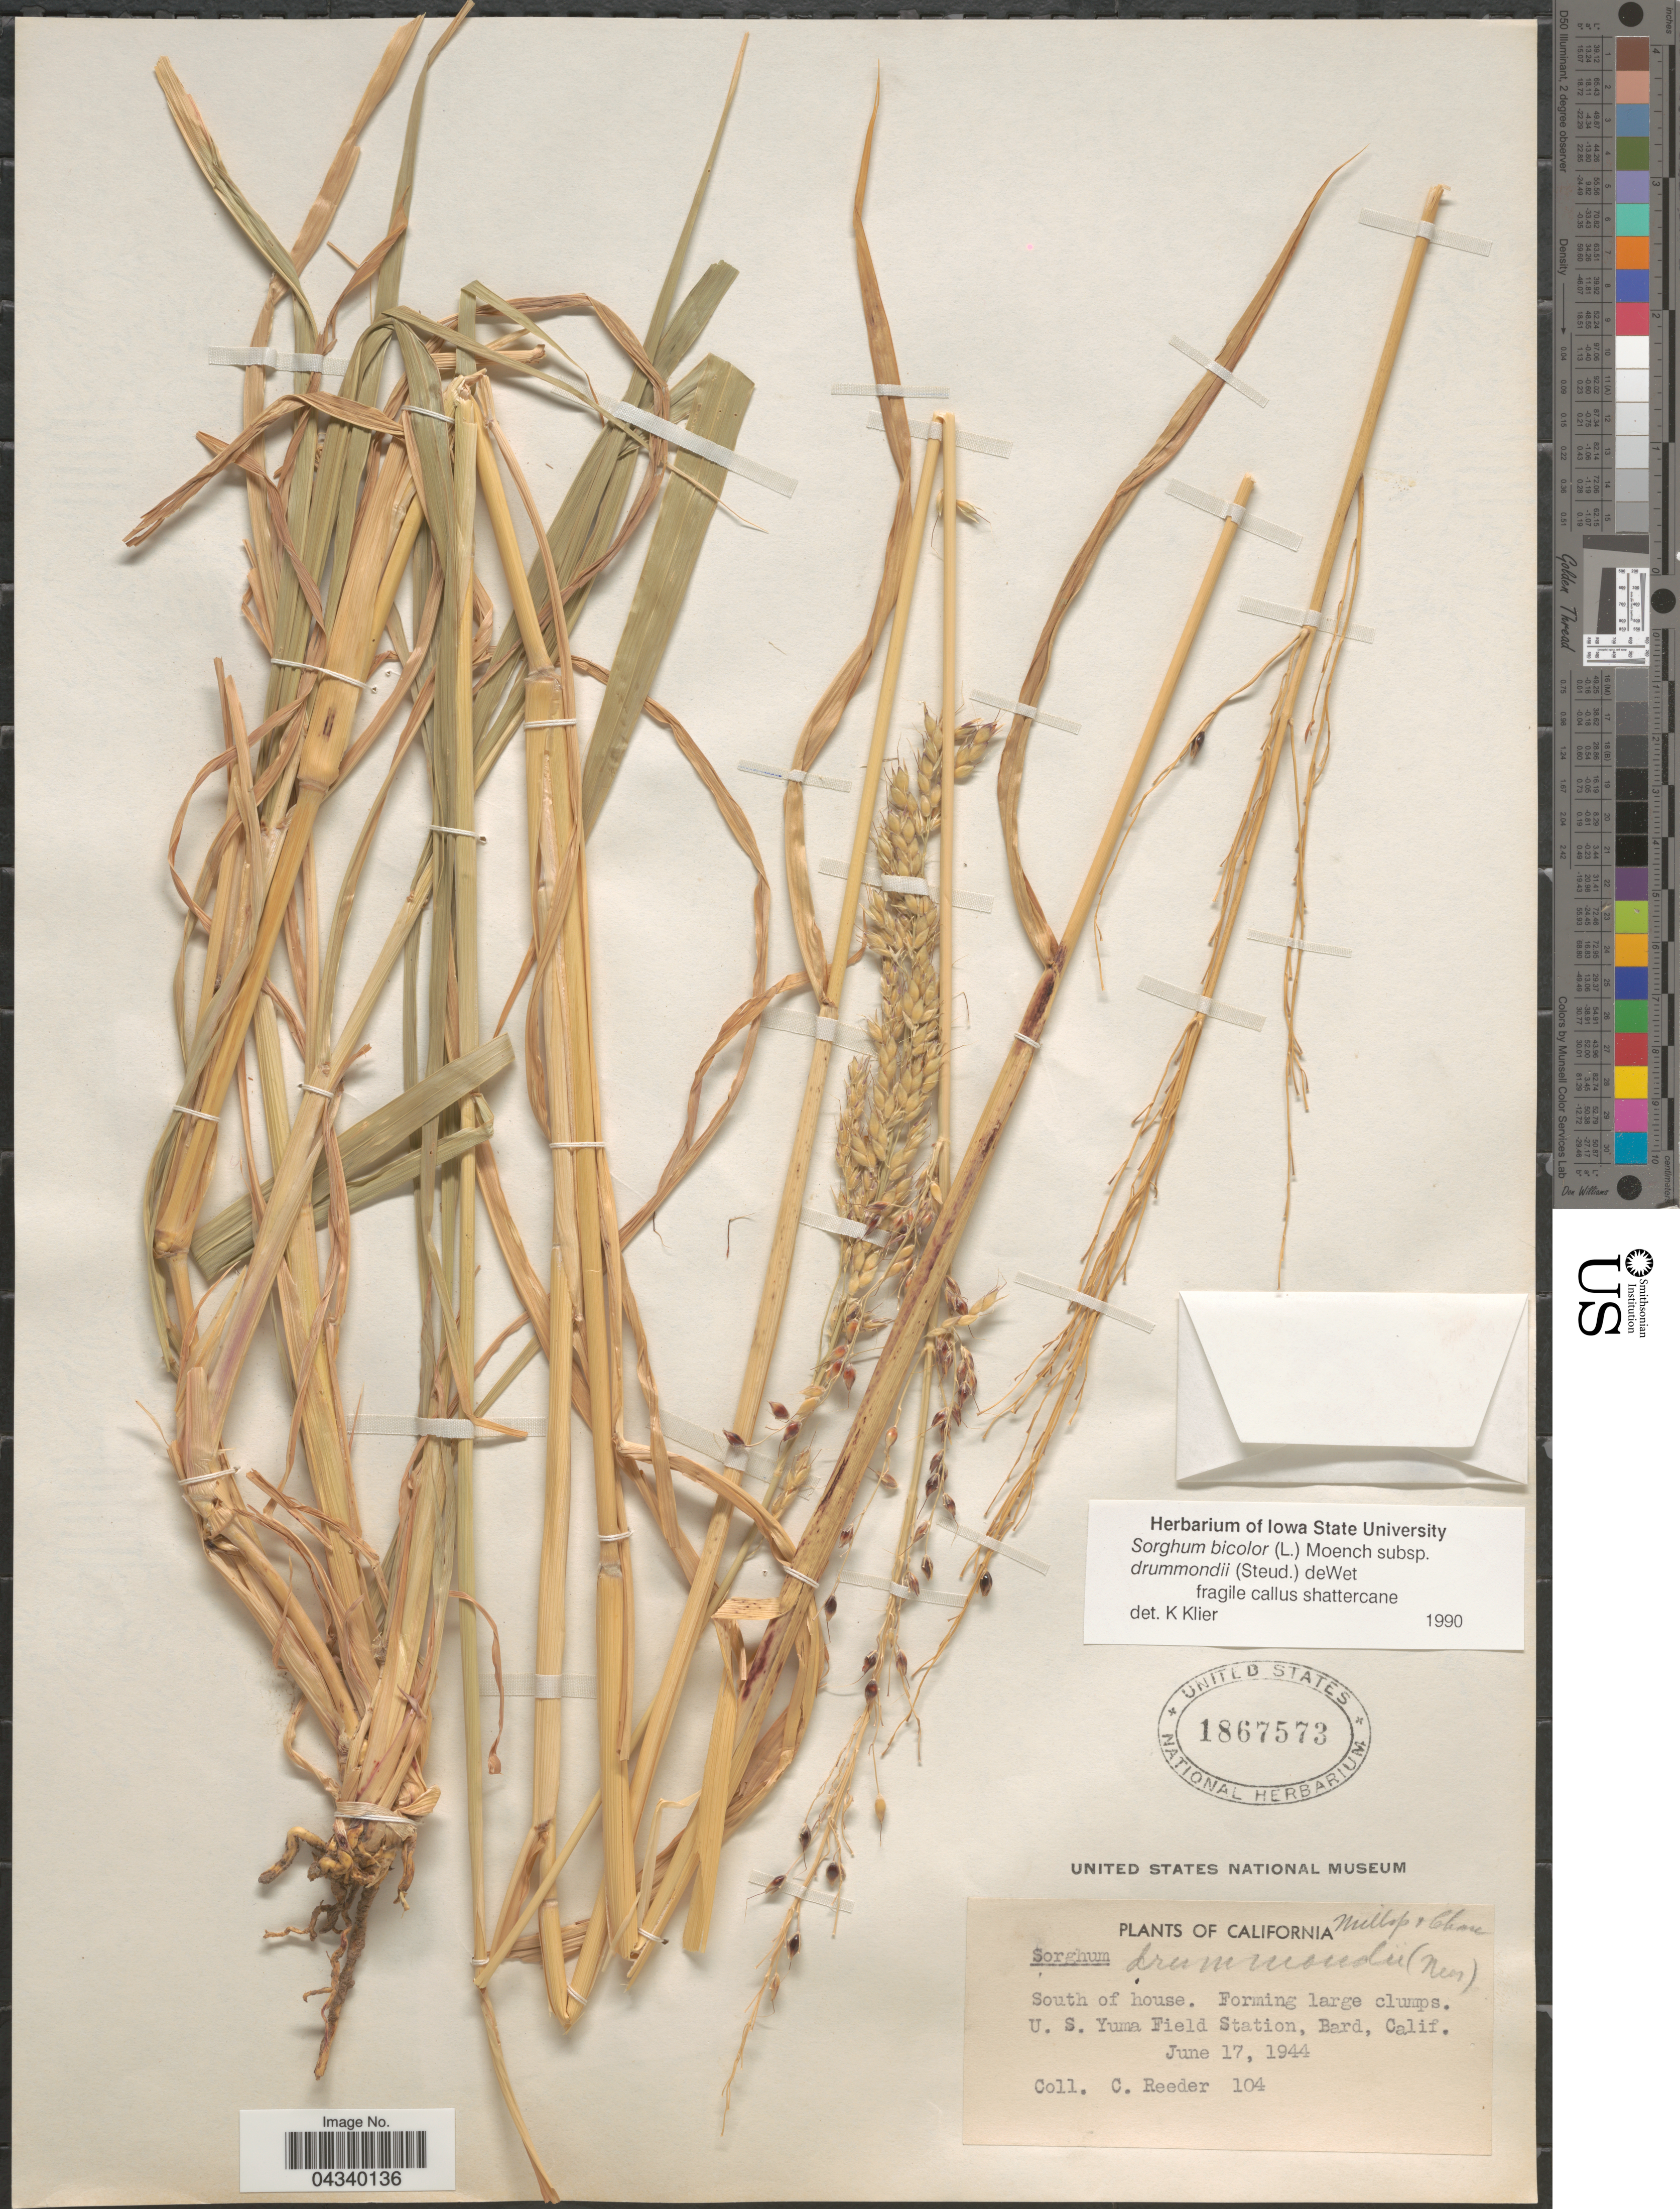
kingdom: Plantae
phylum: Tracheophyta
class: Liliopsida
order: Poales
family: Poaceae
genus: Sorghum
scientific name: Sorghum drummondii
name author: (Steud.) Nees ex Millsp. & Chase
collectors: C. Reeder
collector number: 104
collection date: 1944-06-17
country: United States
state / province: California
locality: South of house. U. S. Yuma Field Station, Bard.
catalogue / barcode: US 1867573